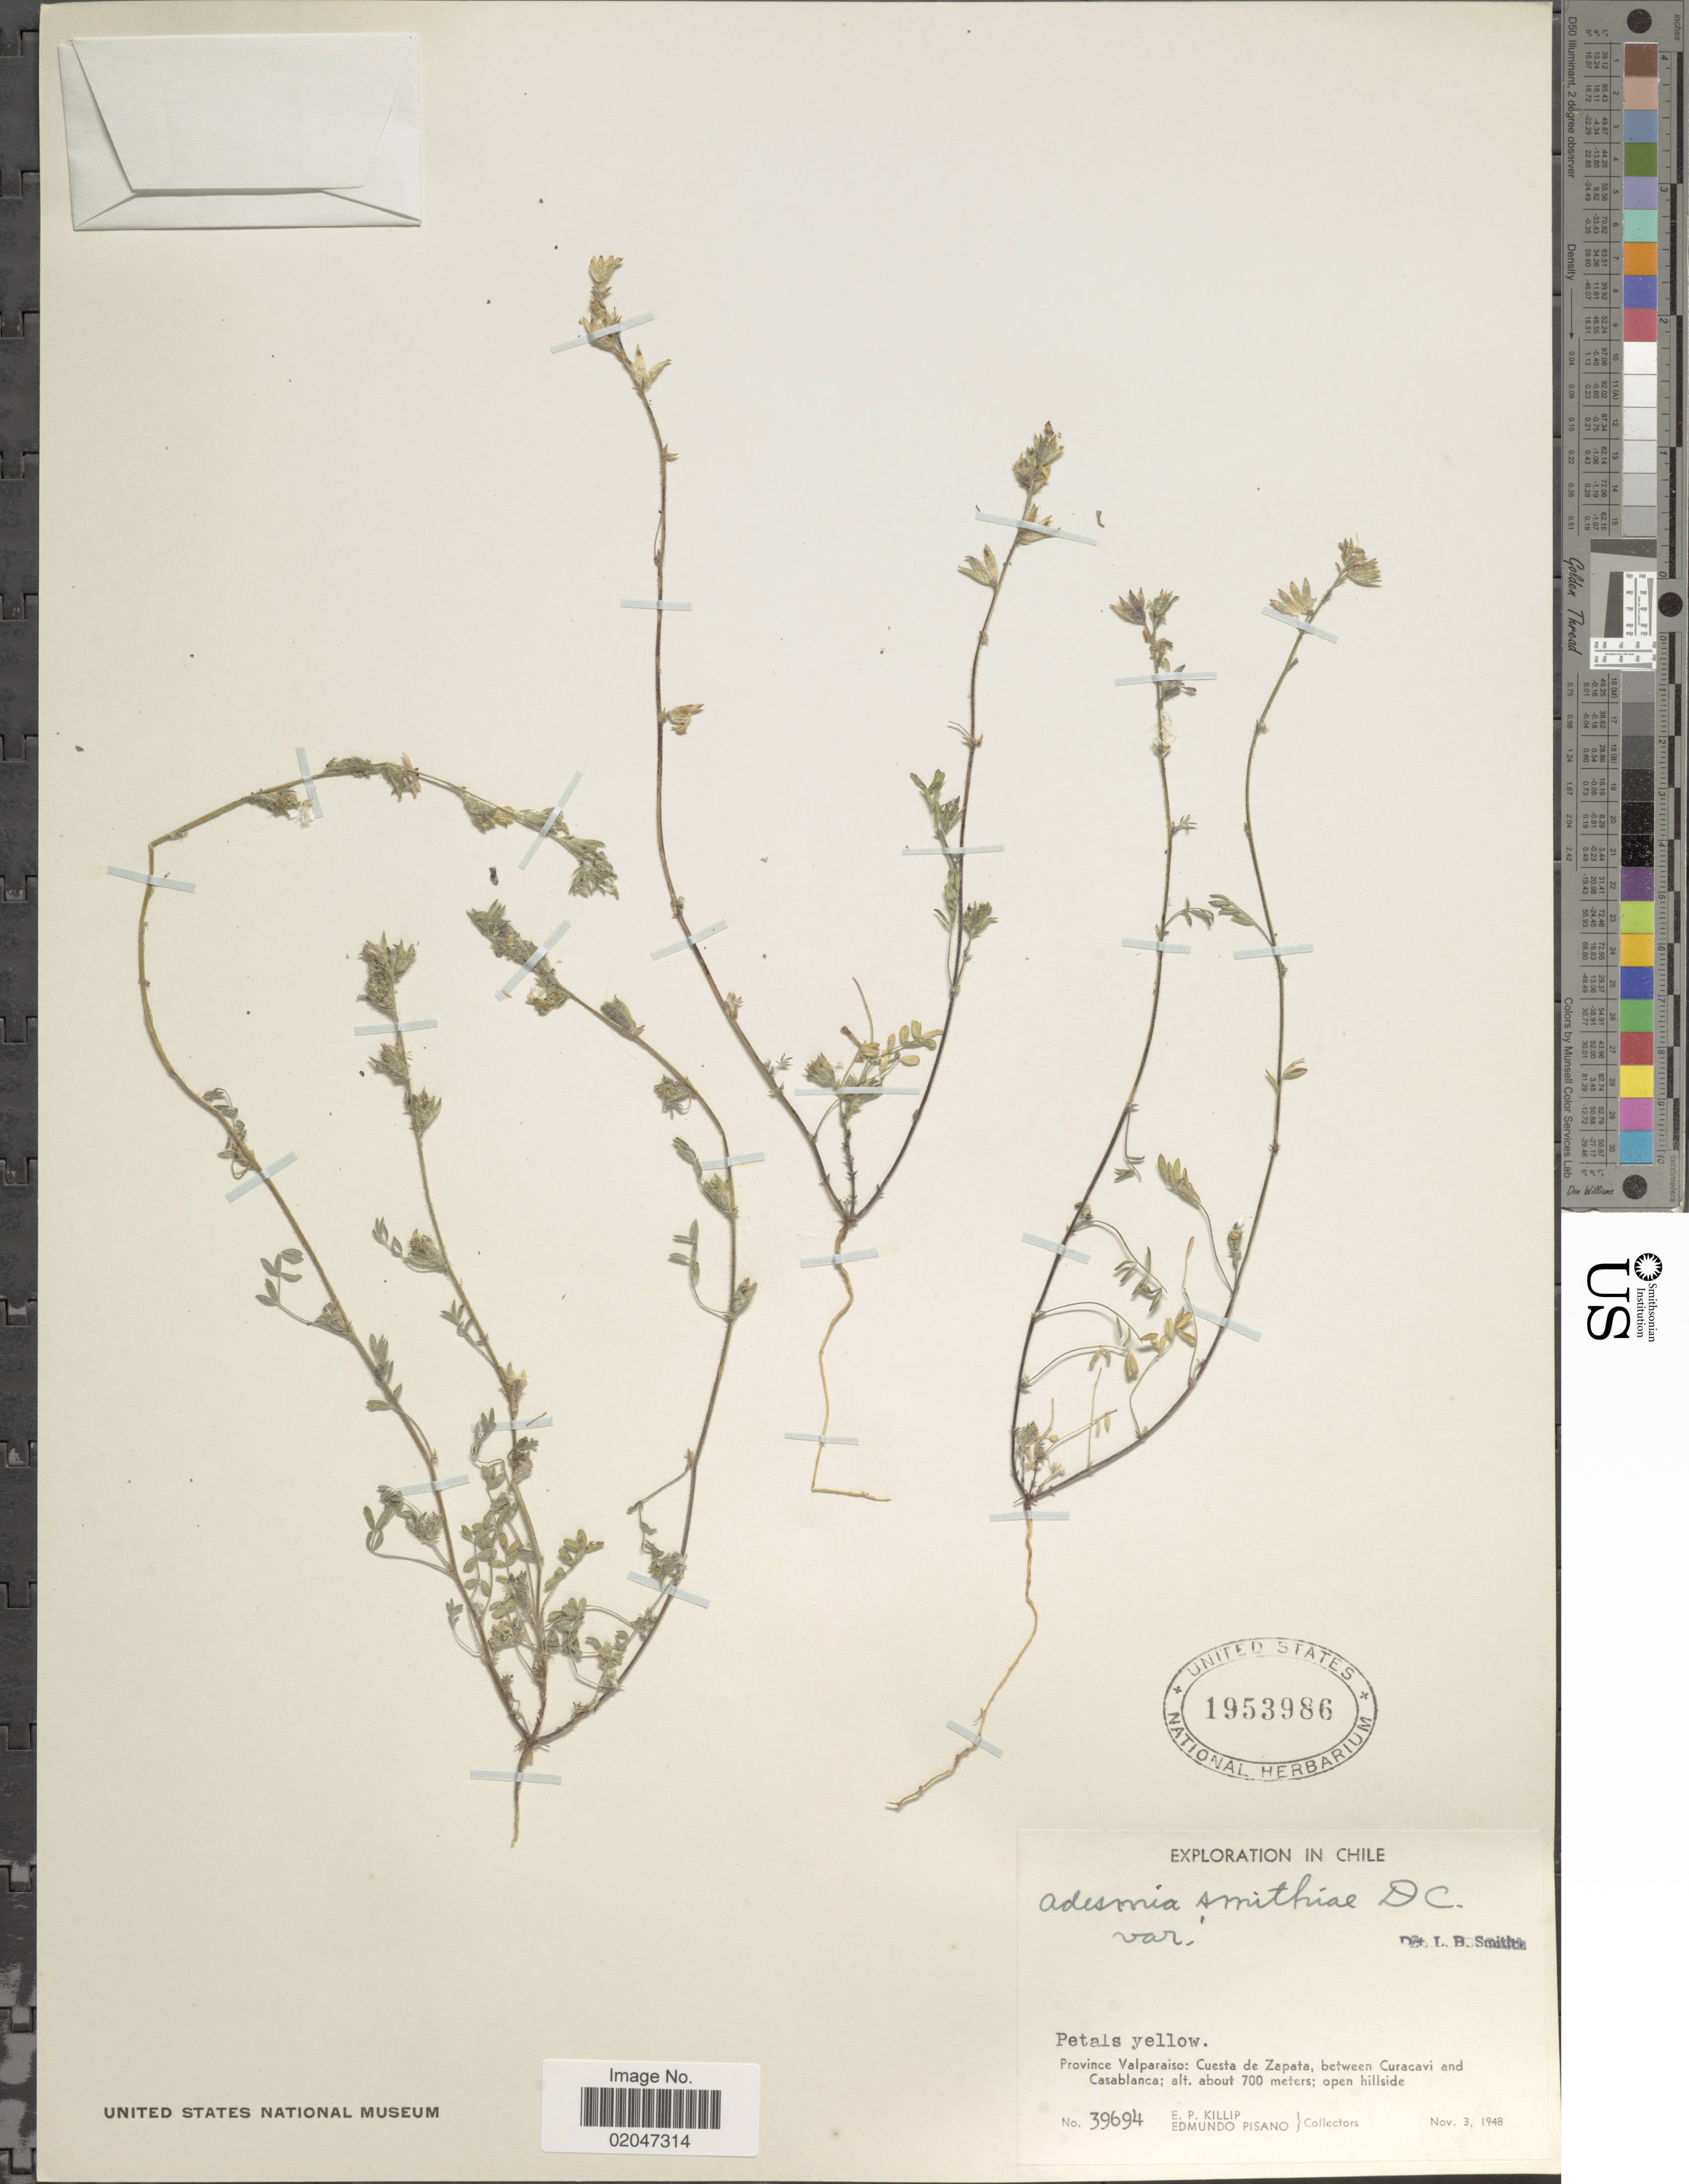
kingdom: Plantae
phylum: Tracheophyta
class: Magnoliopsida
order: Fabales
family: Fabaceae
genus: Adesmia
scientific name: Adesmia tenella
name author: Hook. & Arn.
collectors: E. P. Killip & E. Pisano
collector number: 39694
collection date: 1948-11-03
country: Chile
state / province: Valparaíso (V)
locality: Province Valparaiso: Cuesta de Zapata, between Curacavi and Casablanca; open hillside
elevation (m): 700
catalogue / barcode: US 1953986